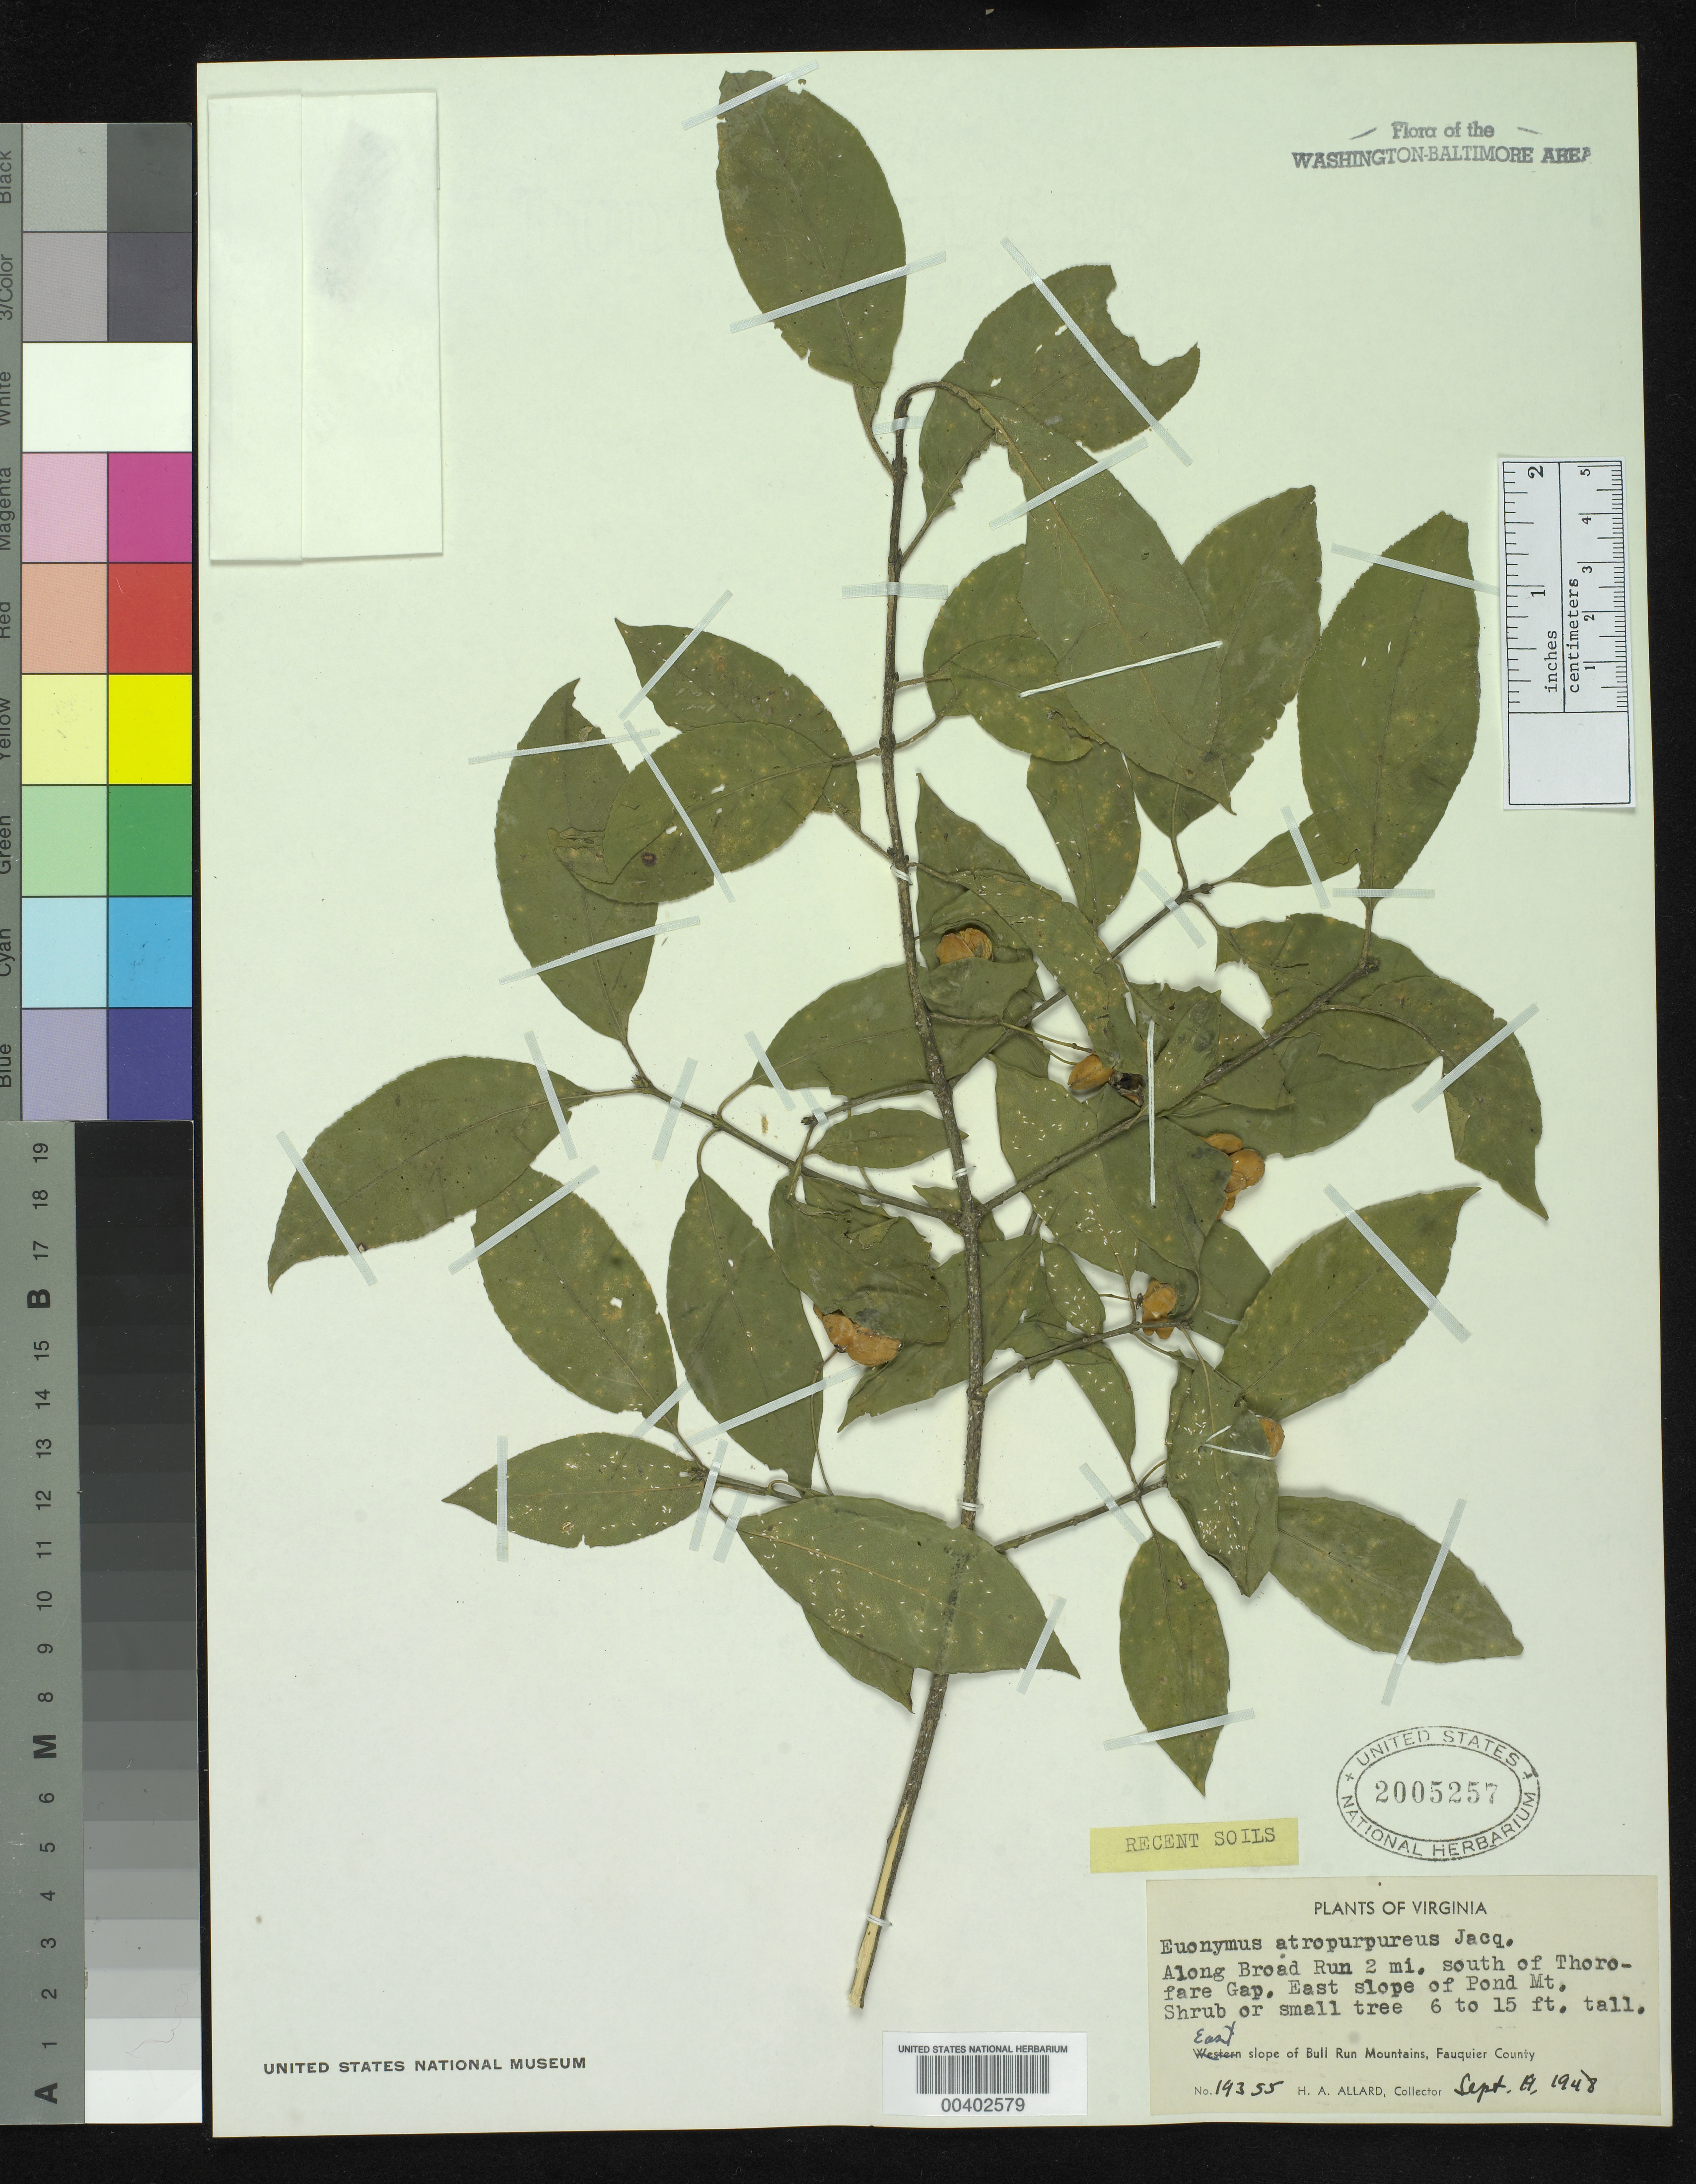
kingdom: Plantae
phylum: Tracheophyta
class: Magnoliopsida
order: Celastrales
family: Celastraceae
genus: Euonymus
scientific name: Euonymus atropurpureus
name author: Jacq.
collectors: H. A. Allard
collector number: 19355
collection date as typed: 19 Sep 1948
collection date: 1948-09-19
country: United States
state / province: Virginia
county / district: Fauquier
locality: Broad Run, south of Thorofare Gap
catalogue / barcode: US 2005257